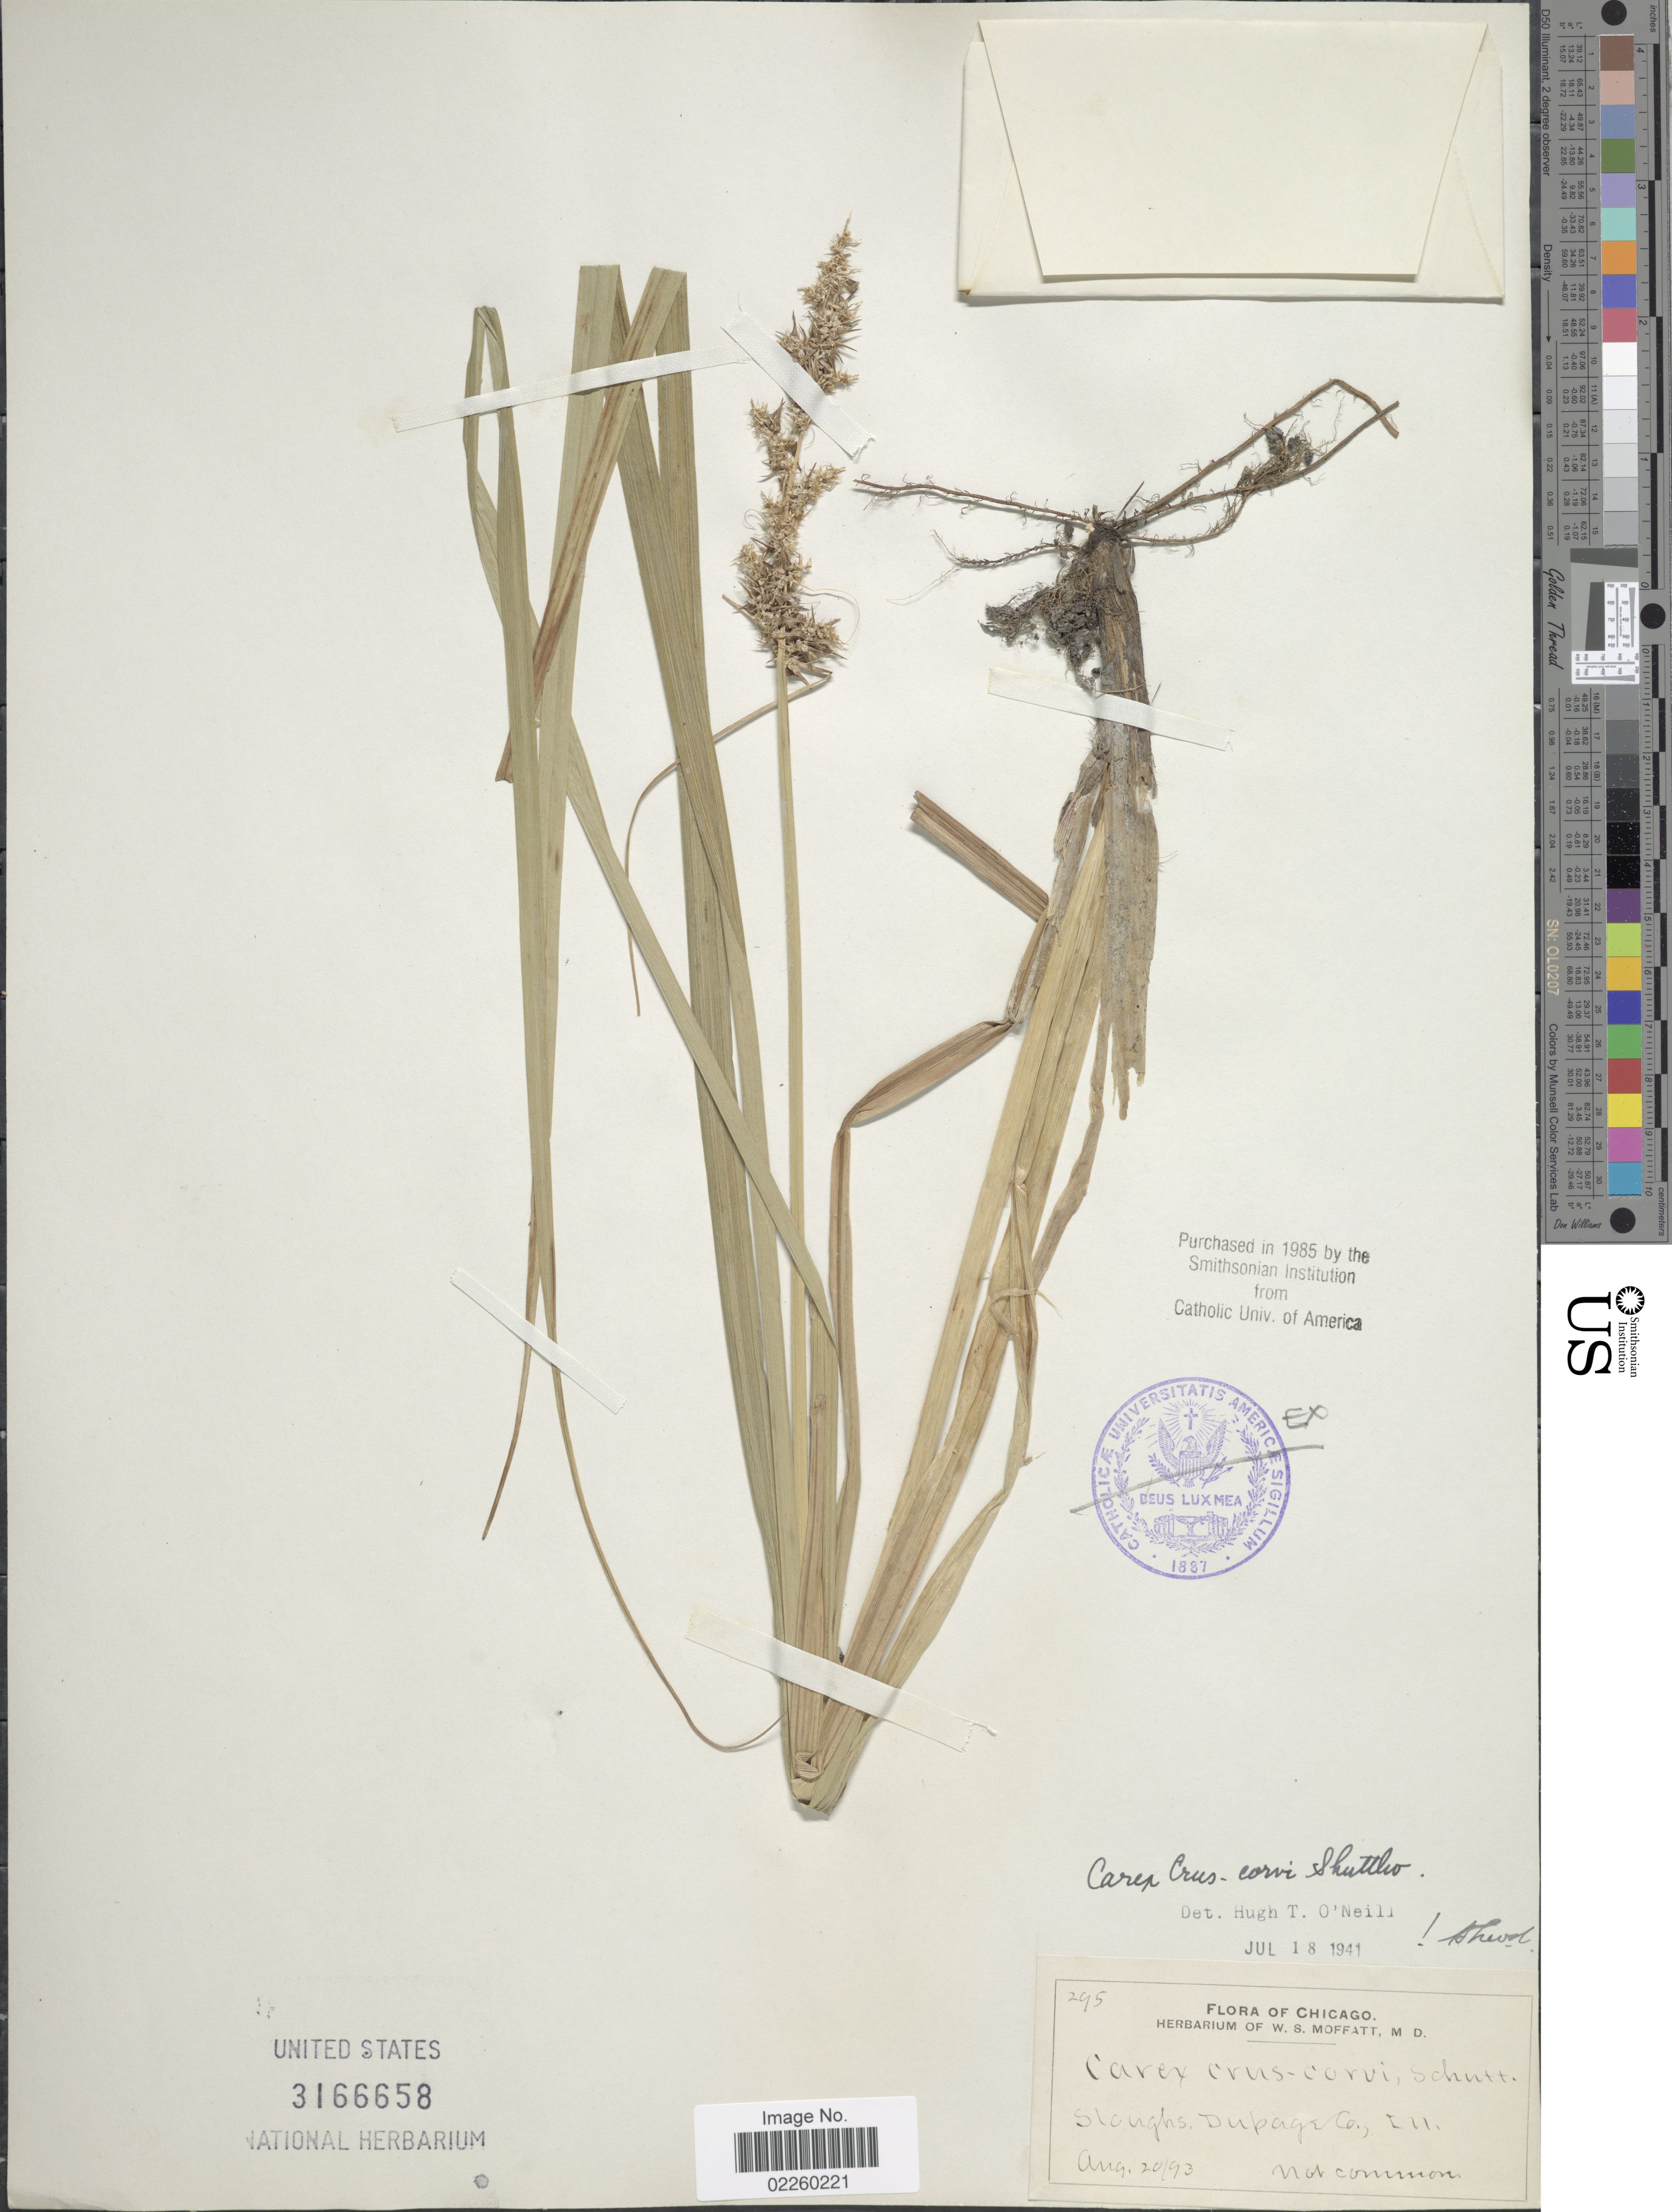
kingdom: Plantae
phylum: Tracheophyta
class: Liliopsida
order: Poales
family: Cyperaceae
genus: Carex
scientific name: Carex crus-corvi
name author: Shuttlew. ex Kunze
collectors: ex herb. W. S. Moffatt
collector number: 295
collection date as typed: Transcribed d/m/y: 20/8/93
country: United States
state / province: Illinois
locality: Chicago. Dupage Co.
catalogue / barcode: US 3166658